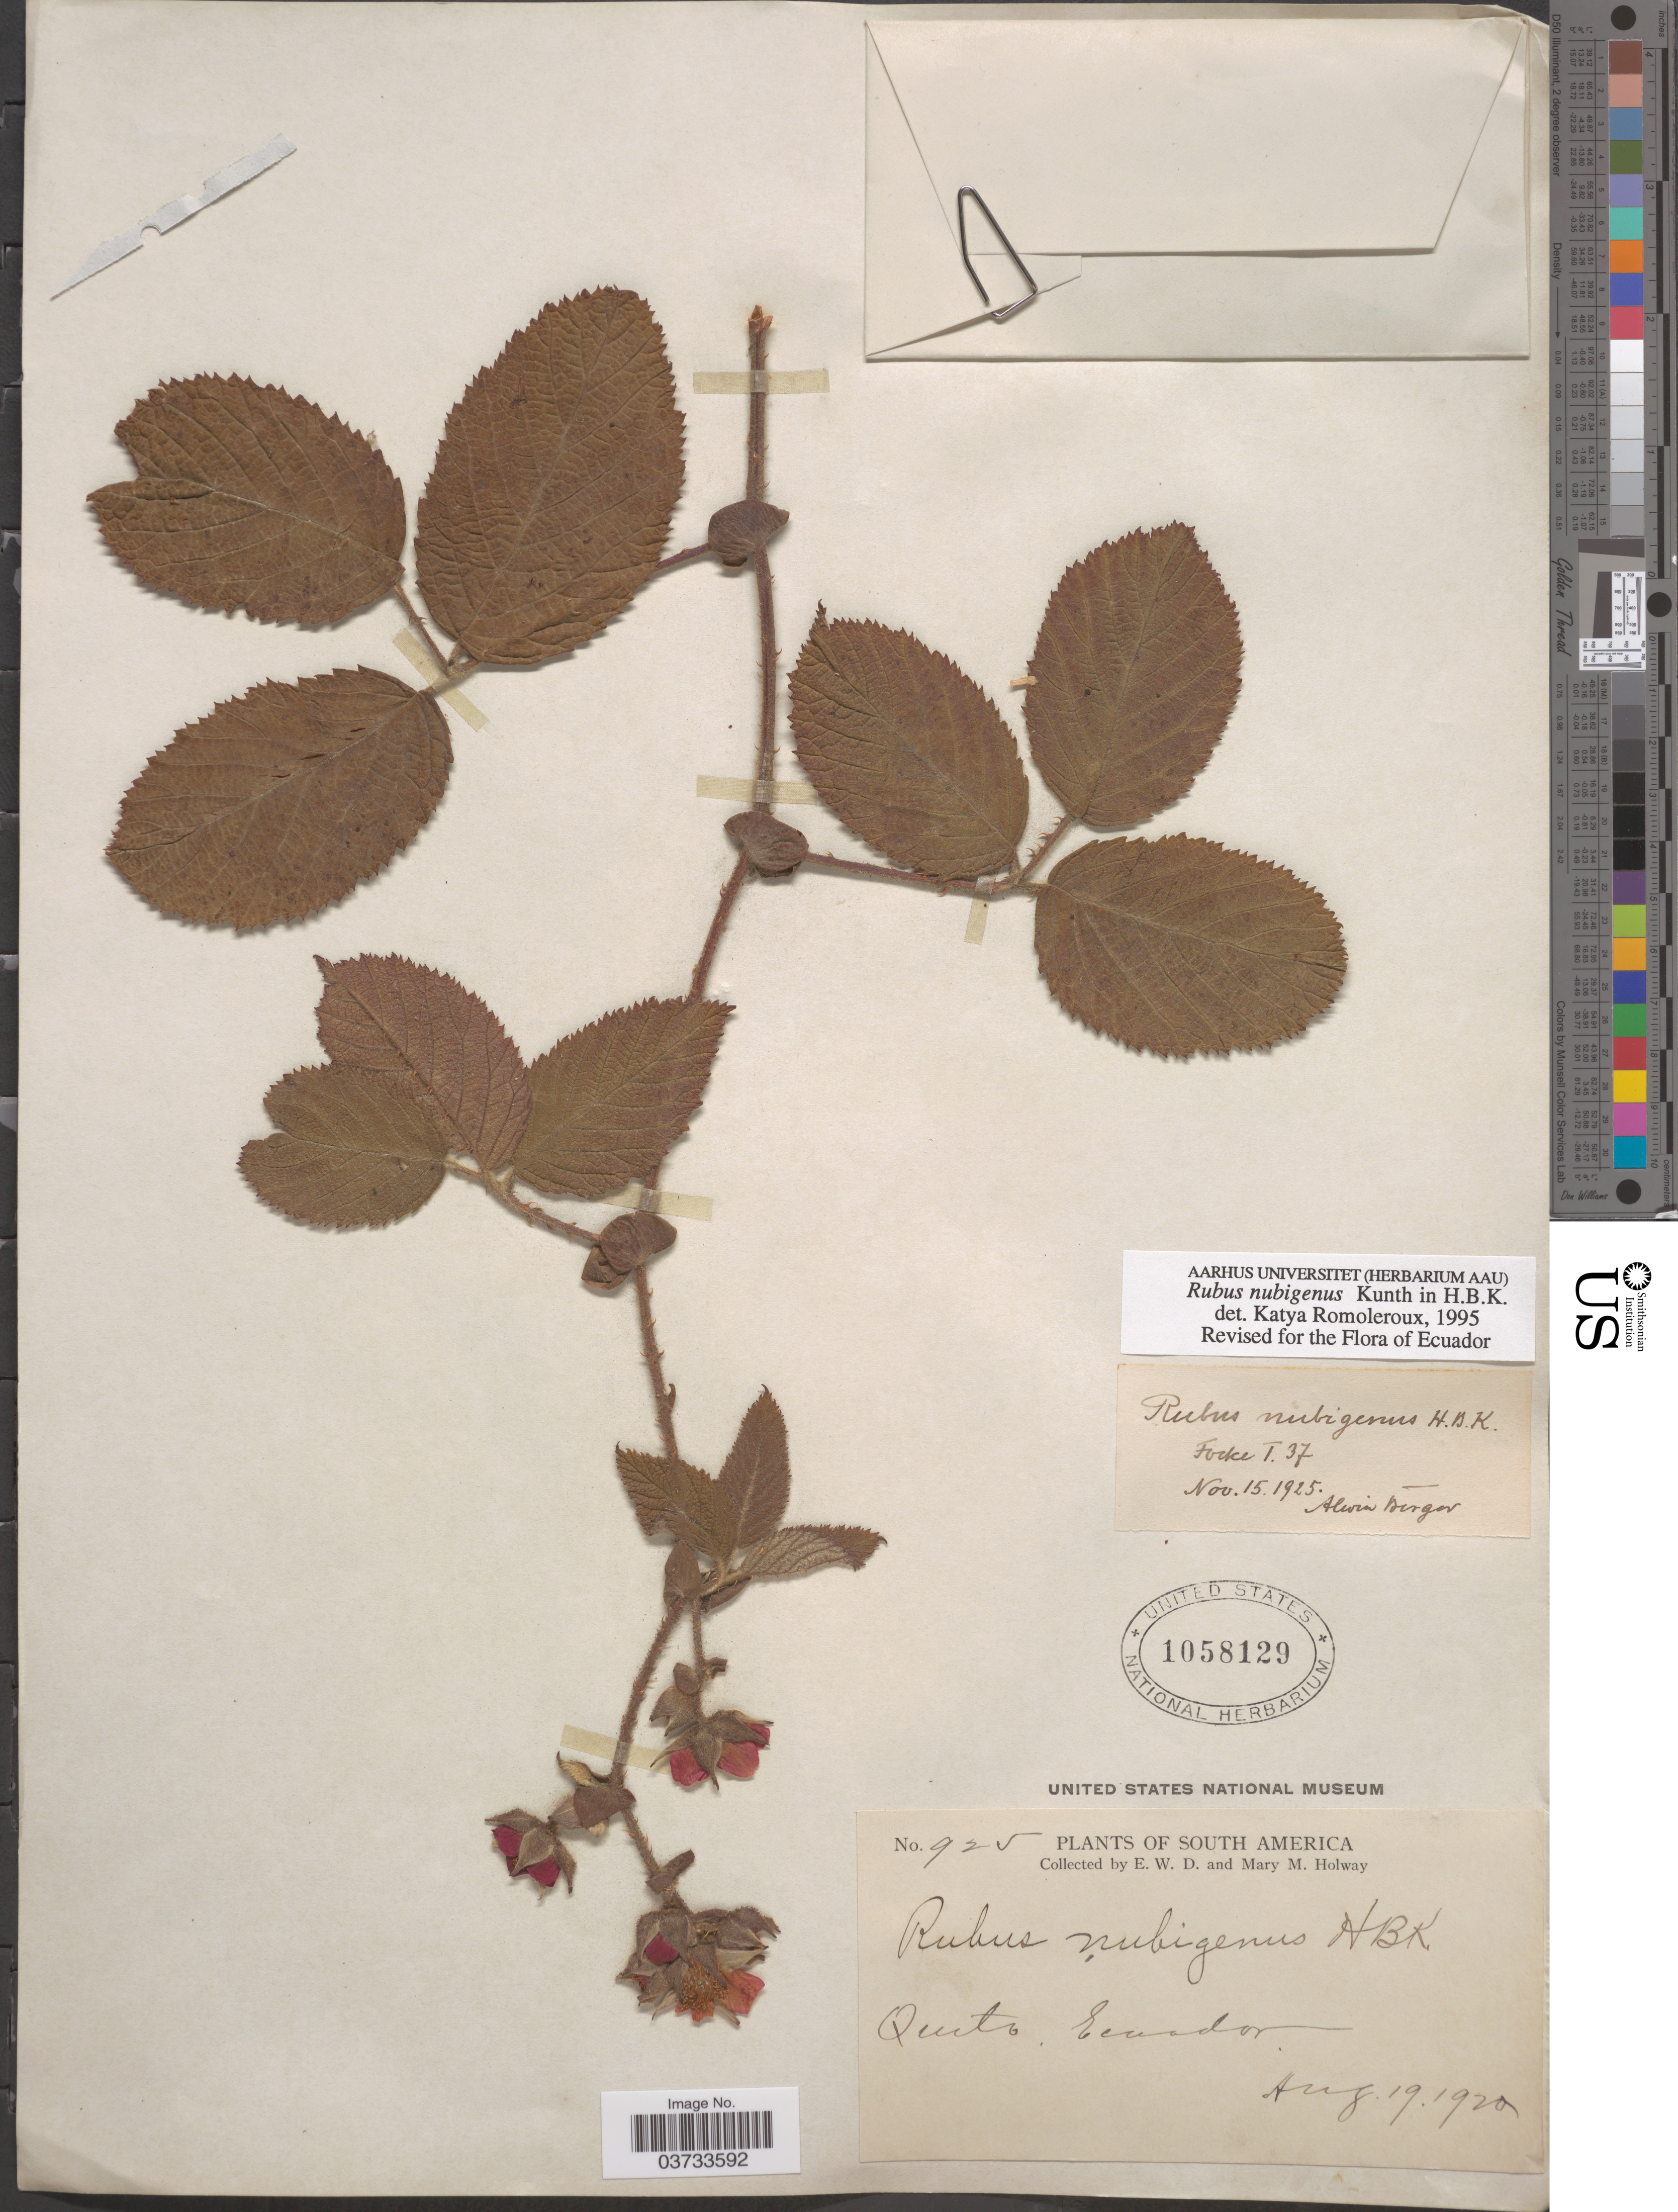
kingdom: Plantae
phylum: Tracheophyta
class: Magnoliopsida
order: Rosales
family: Rosaceae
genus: Rubus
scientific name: Rubus nubigenus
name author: Kunth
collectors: E. W. D. Holway & M. M. Holway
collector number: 925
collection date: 1920-08-19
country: Ecuador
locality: Quito.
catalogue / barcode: US 1058129